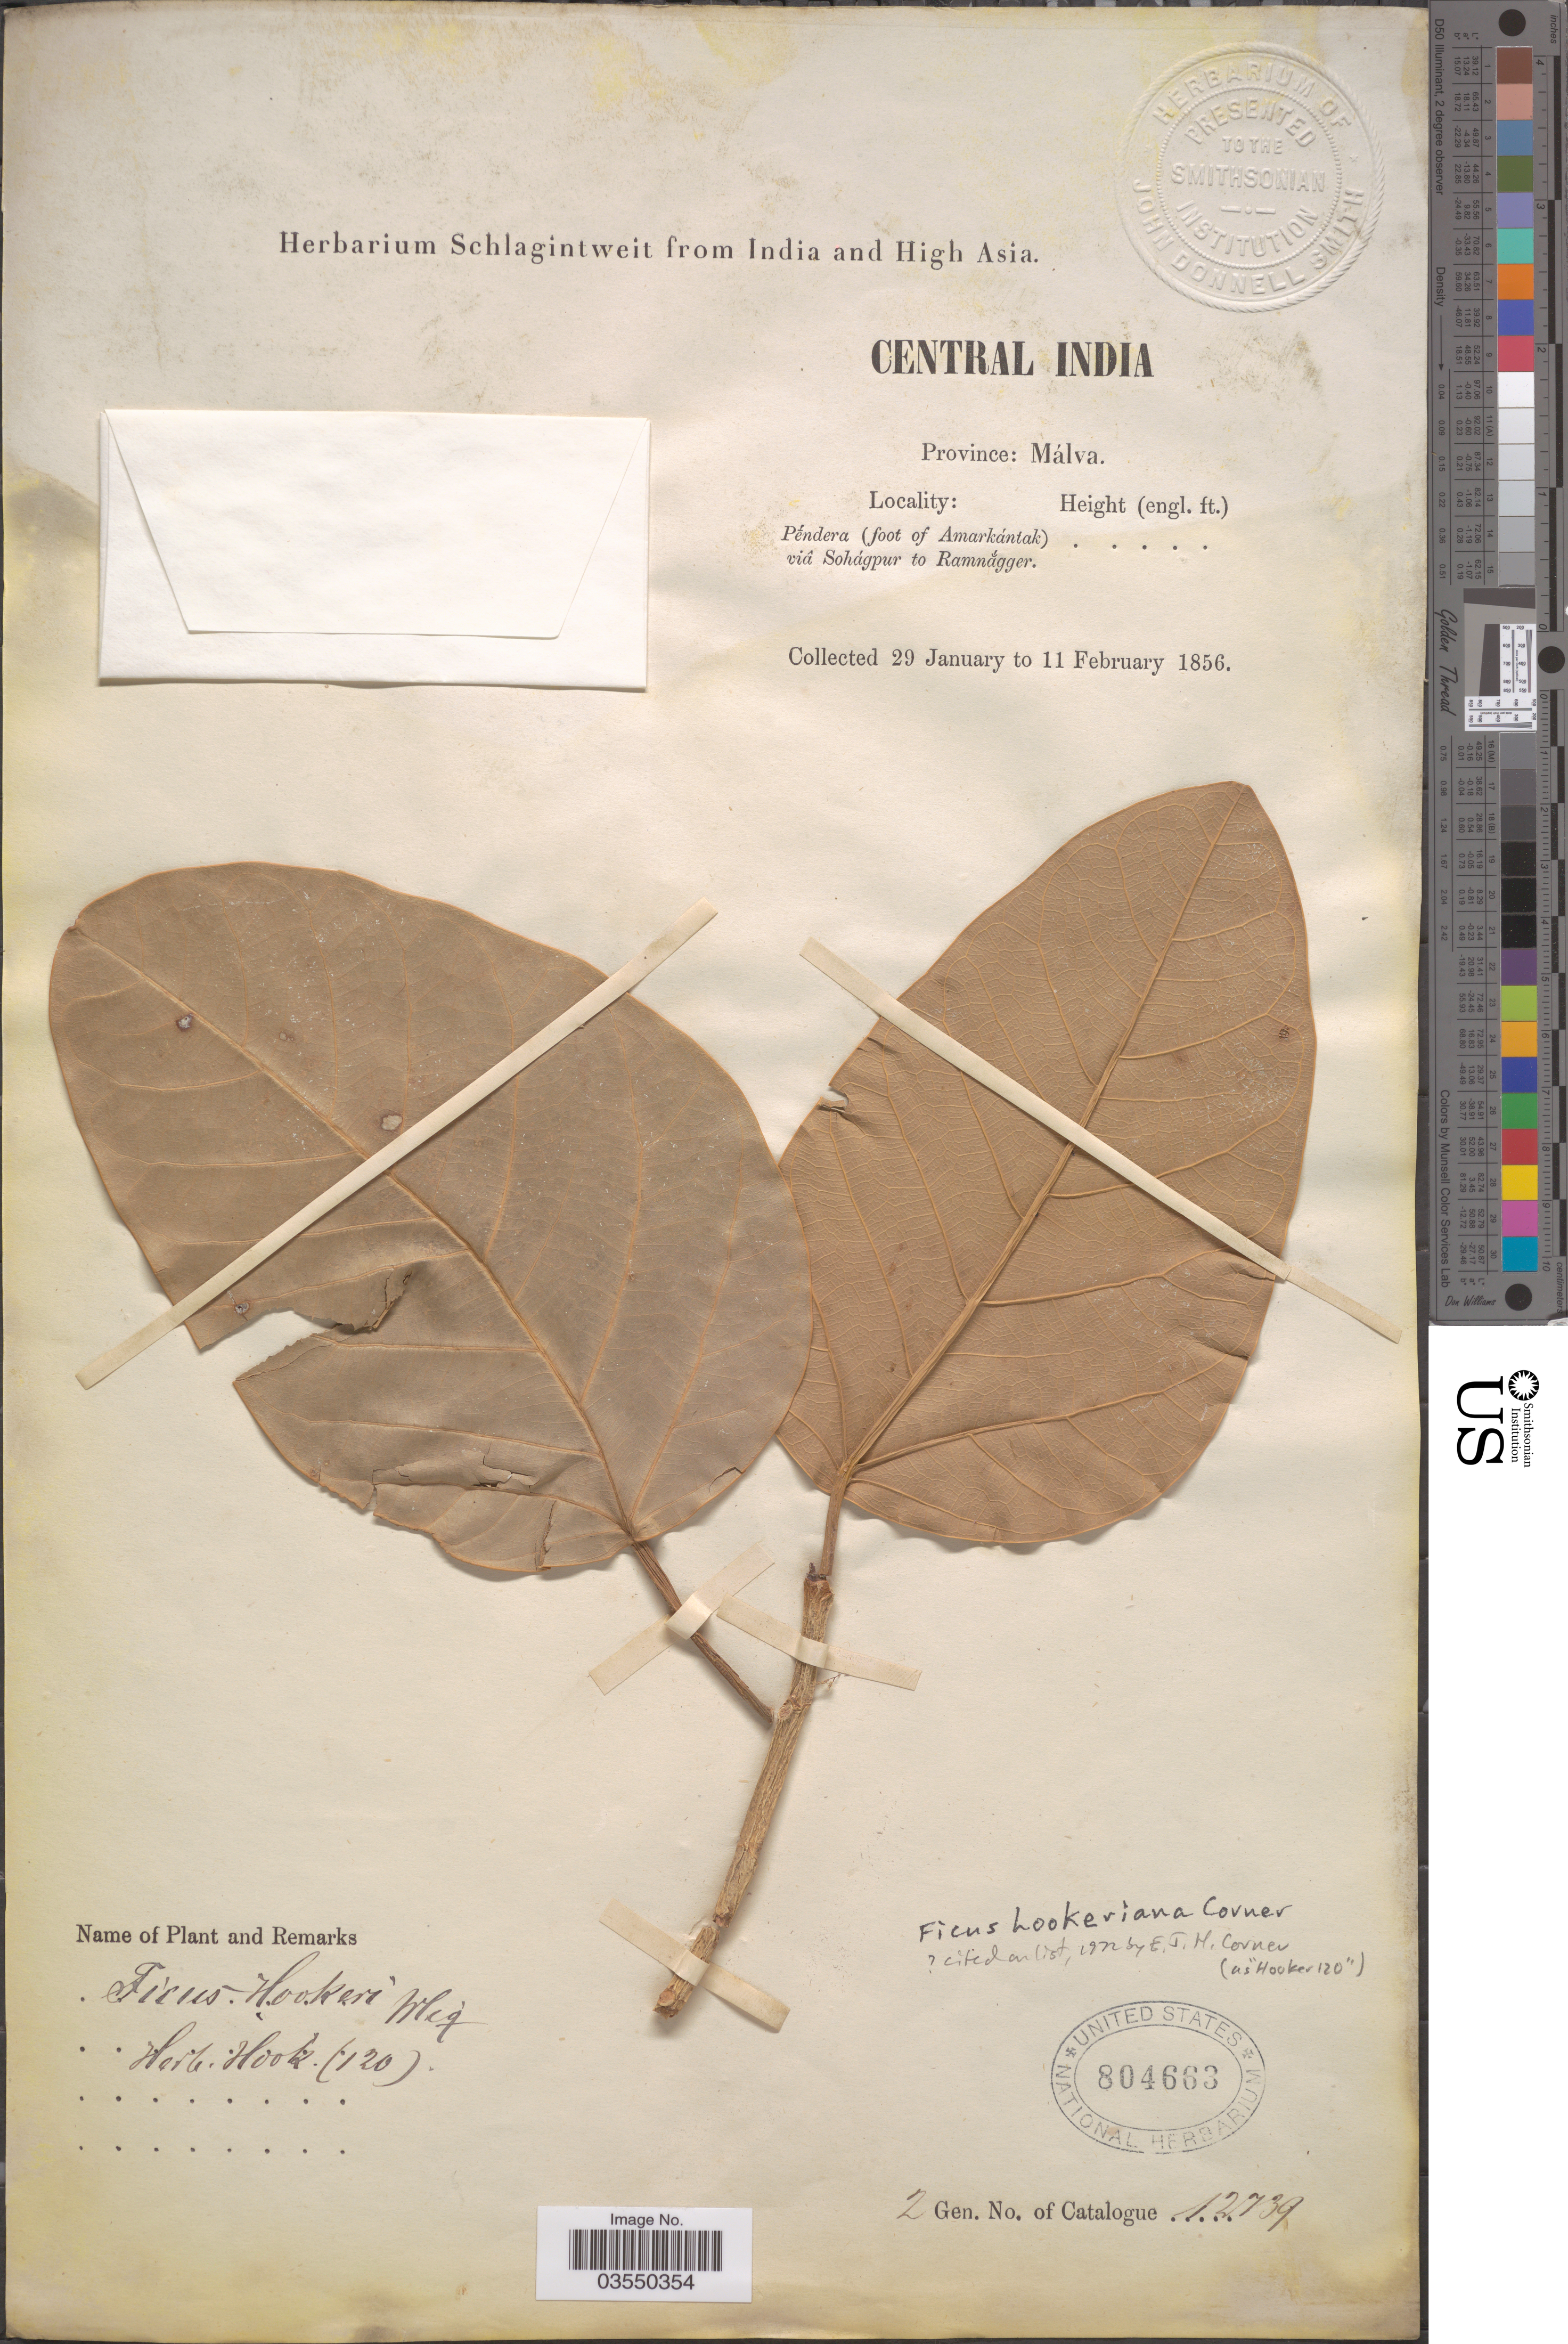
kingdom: Plantae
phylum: Tracheophyta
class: Magnoliopsida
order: Rosales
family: Moraceae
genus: Ficus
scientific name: Ficus hookeriana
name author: Corner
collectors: ex herb. Schlagintweit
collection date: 1856-01-29/1856-02-11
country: India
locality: Central India. Province: Málva. Péndera (foot of Amarkántak) viâ Sohágpur to Ramnágger.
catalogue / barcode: US 804663